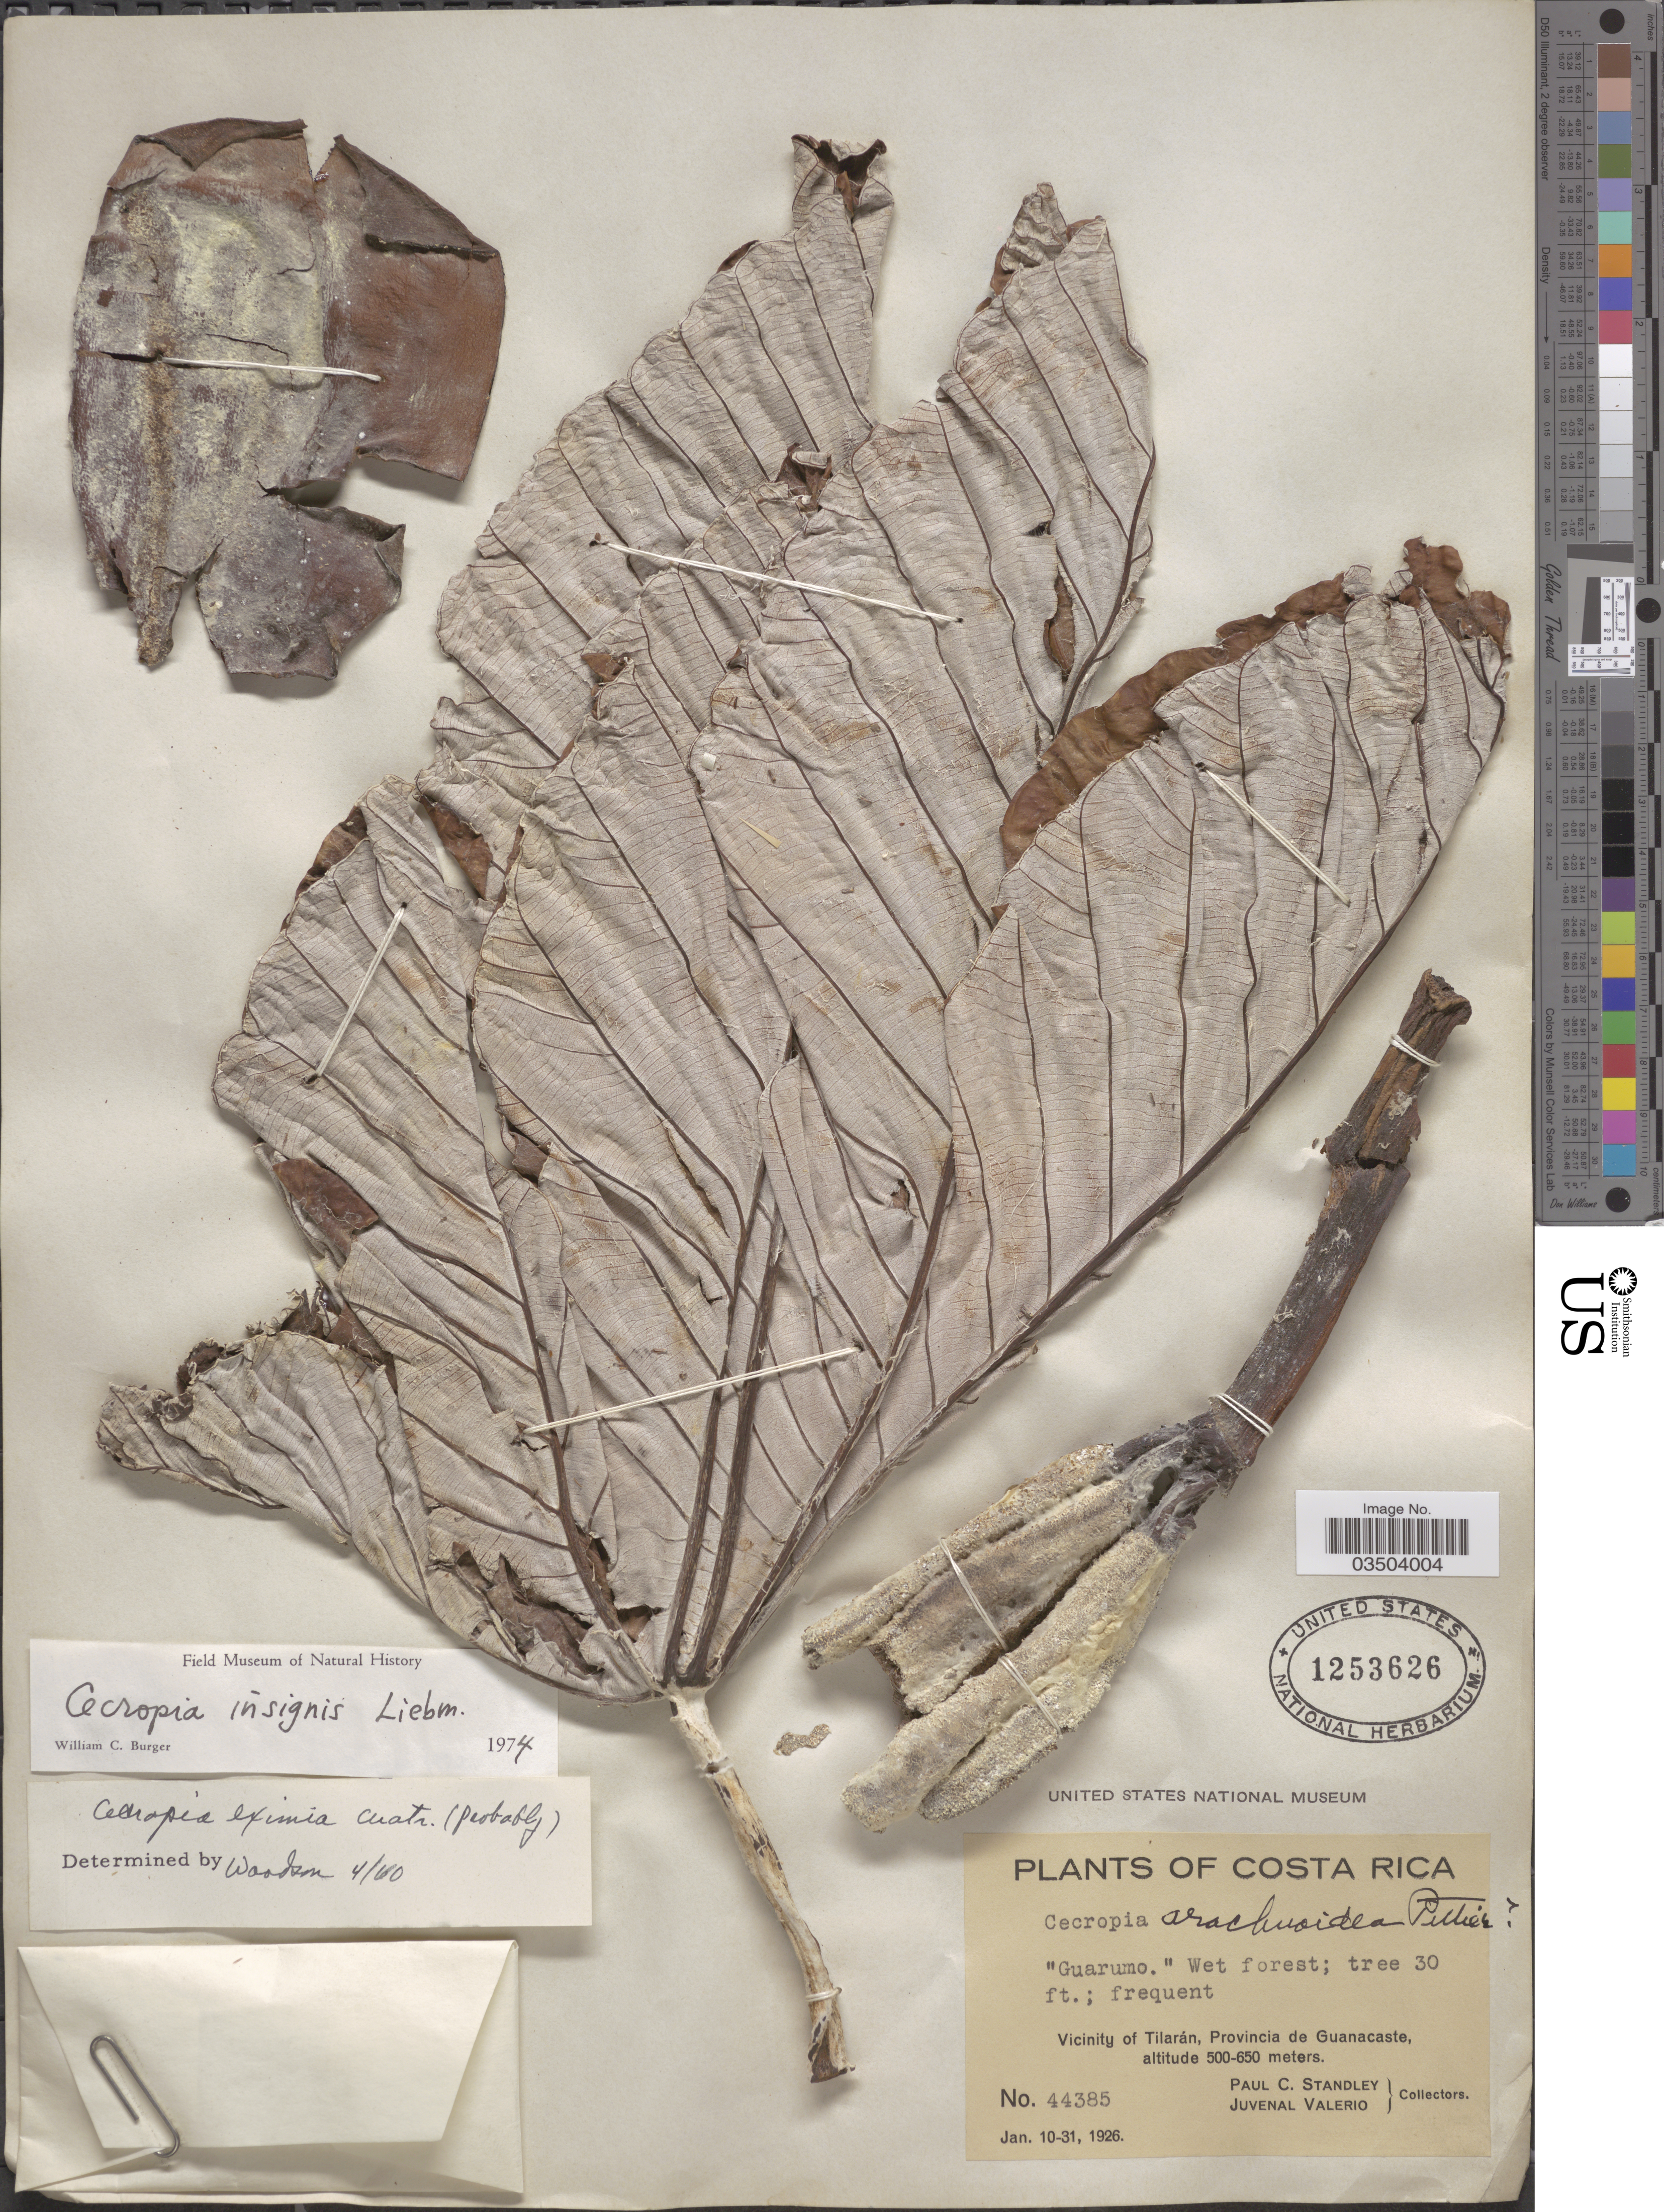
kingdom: Plantae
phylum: Tracheophyta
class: Magnoliopsida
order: Rosales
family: Urticaceae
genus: Cecropia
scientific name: Cecropia insignis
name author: Liebm.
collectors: P. C. Standley & J. Valerio R.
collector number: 44385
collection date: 1926-01-10/1926-01-31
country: Costa Rica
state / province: Guanacaste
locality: Vicinity of Tilarán, Provincia de Guanacaste.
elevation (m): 500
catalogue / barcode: US 1253626